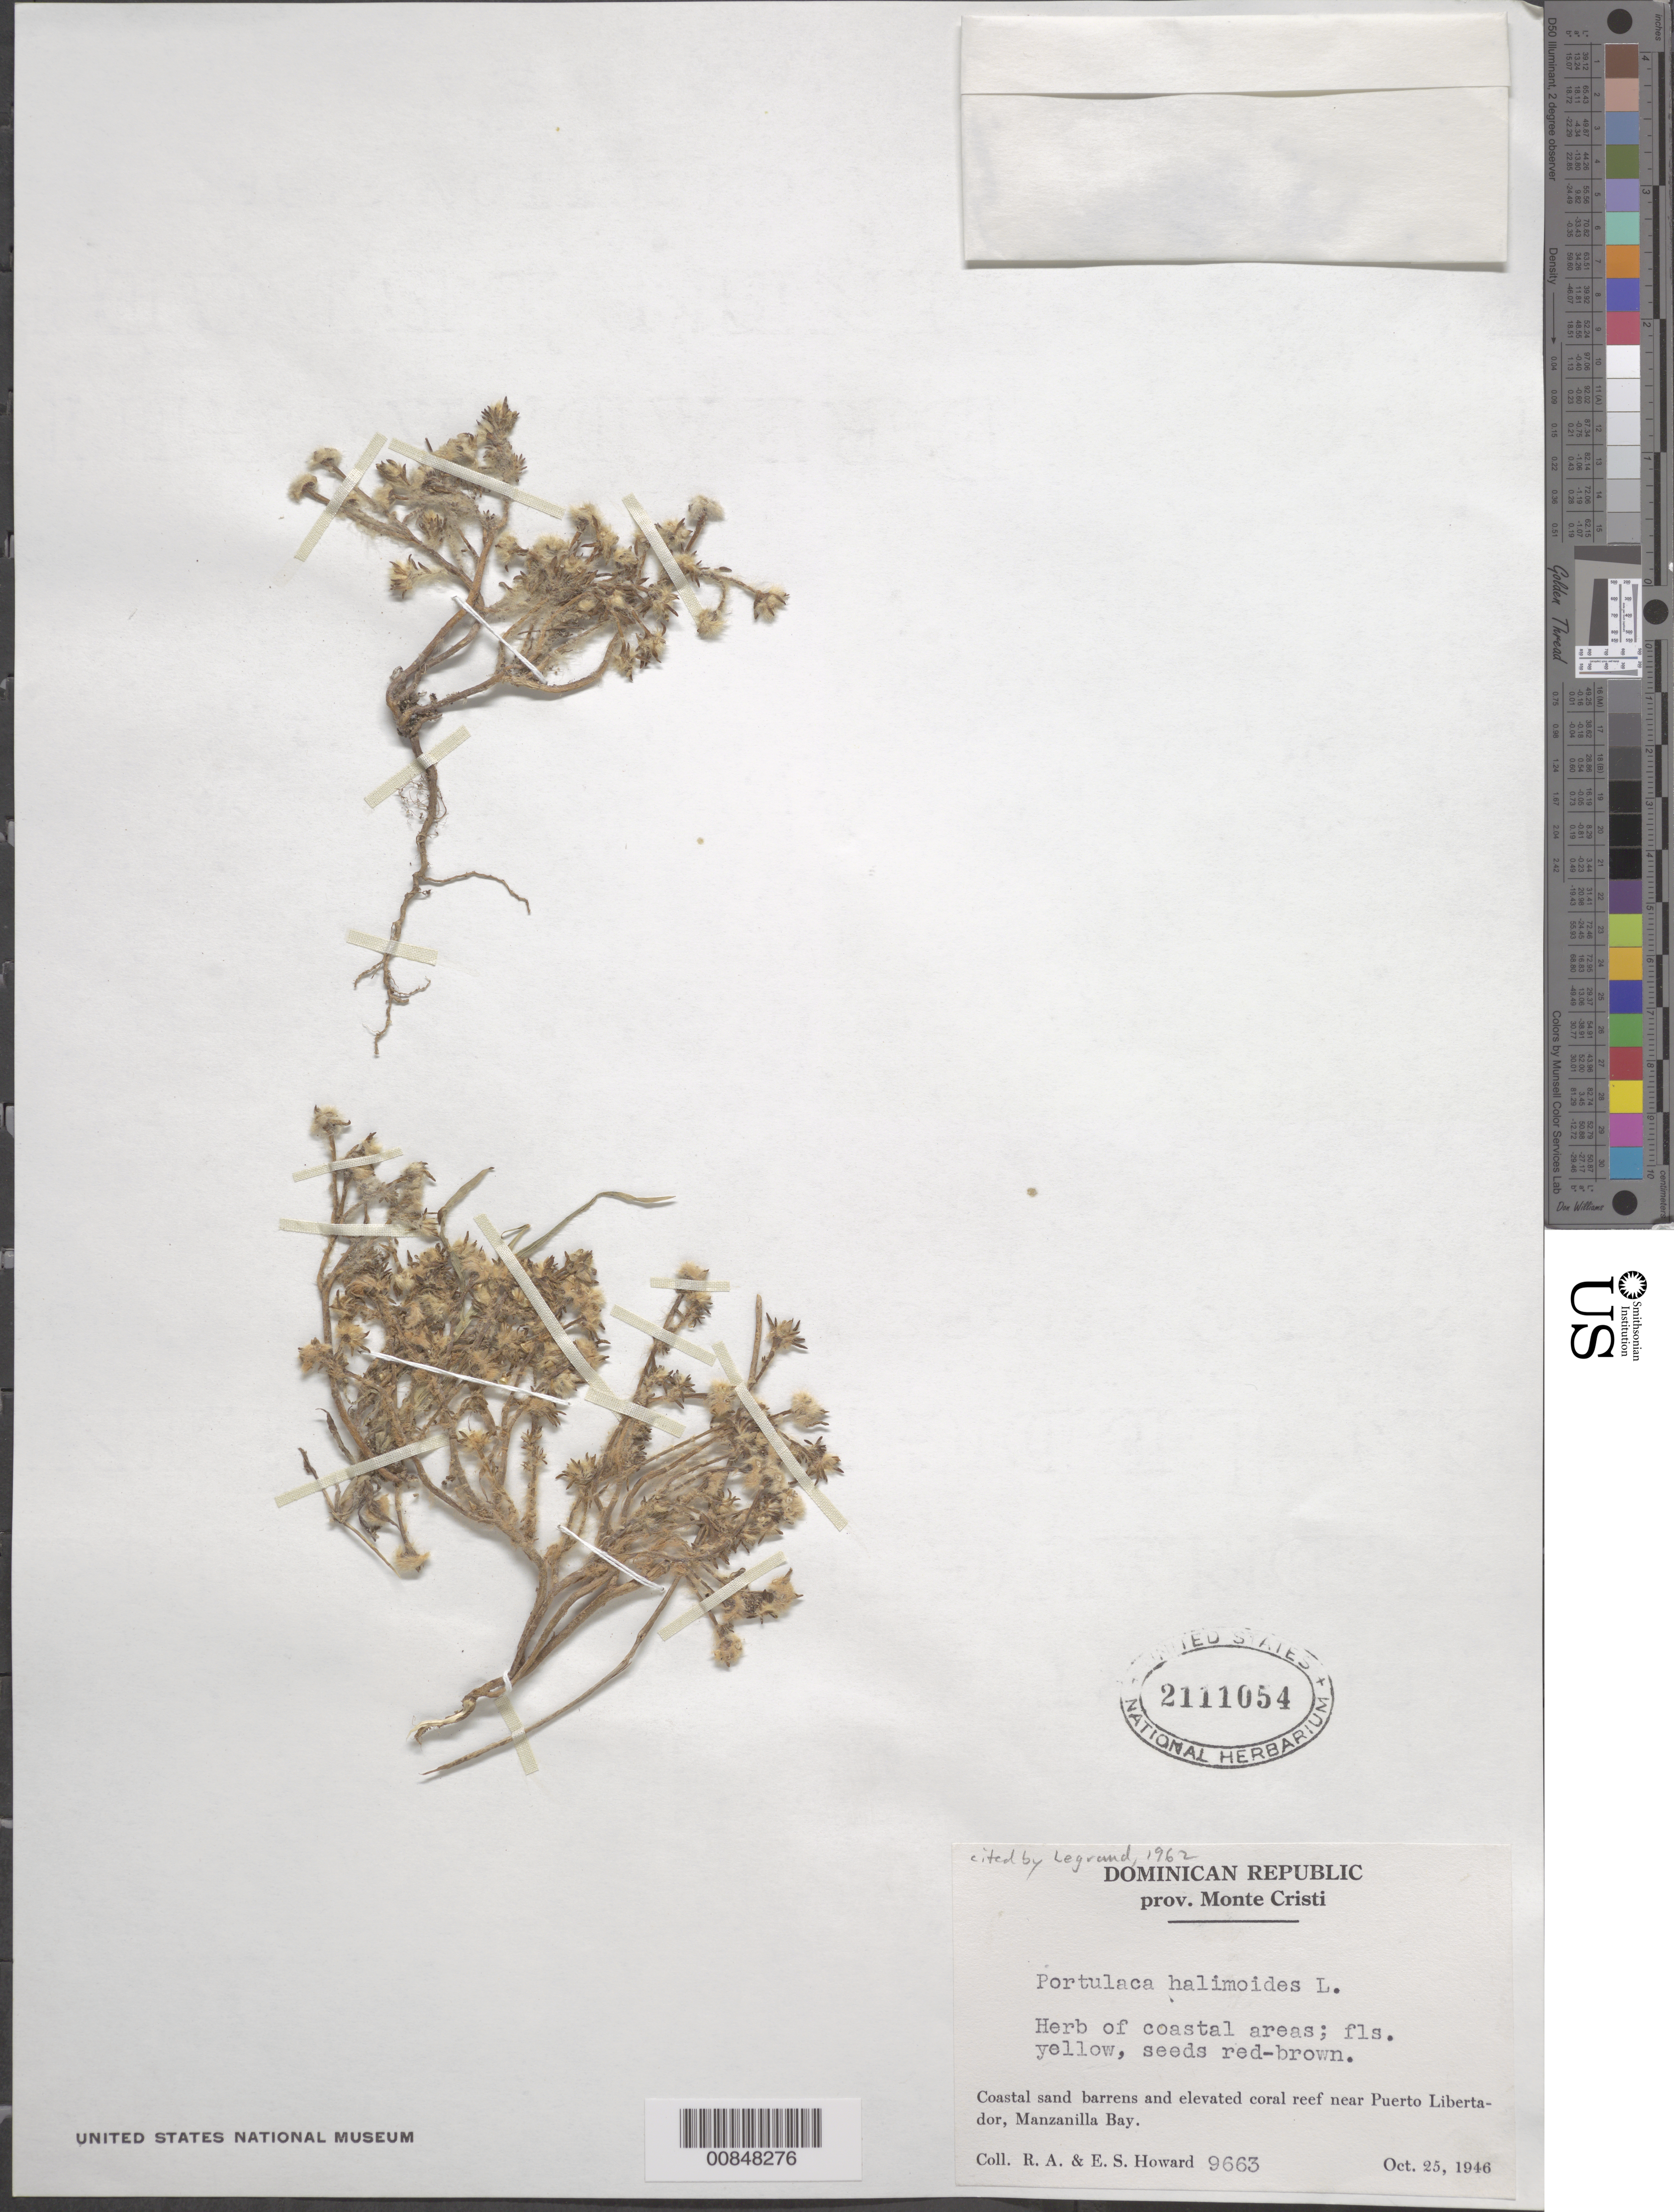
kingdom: Plantae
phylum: Tracheophyta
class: Magnoliopsida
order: Caryophyllales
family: Portulacaceae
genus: Portulaca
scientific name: Portulaca halimoides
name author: L.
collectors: R. A. Howard & E. S. Howard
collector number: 9663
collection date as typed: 25 Oct 1946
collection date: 1946-10-25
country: Dominican Republic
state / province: Monte Cristi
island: Hispaniola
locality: Near Puerto Libertador, Manzanilla Bay.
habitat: Coastal areas. Coastal sand barrens and elevated coral reef.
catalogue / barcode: US 2111054